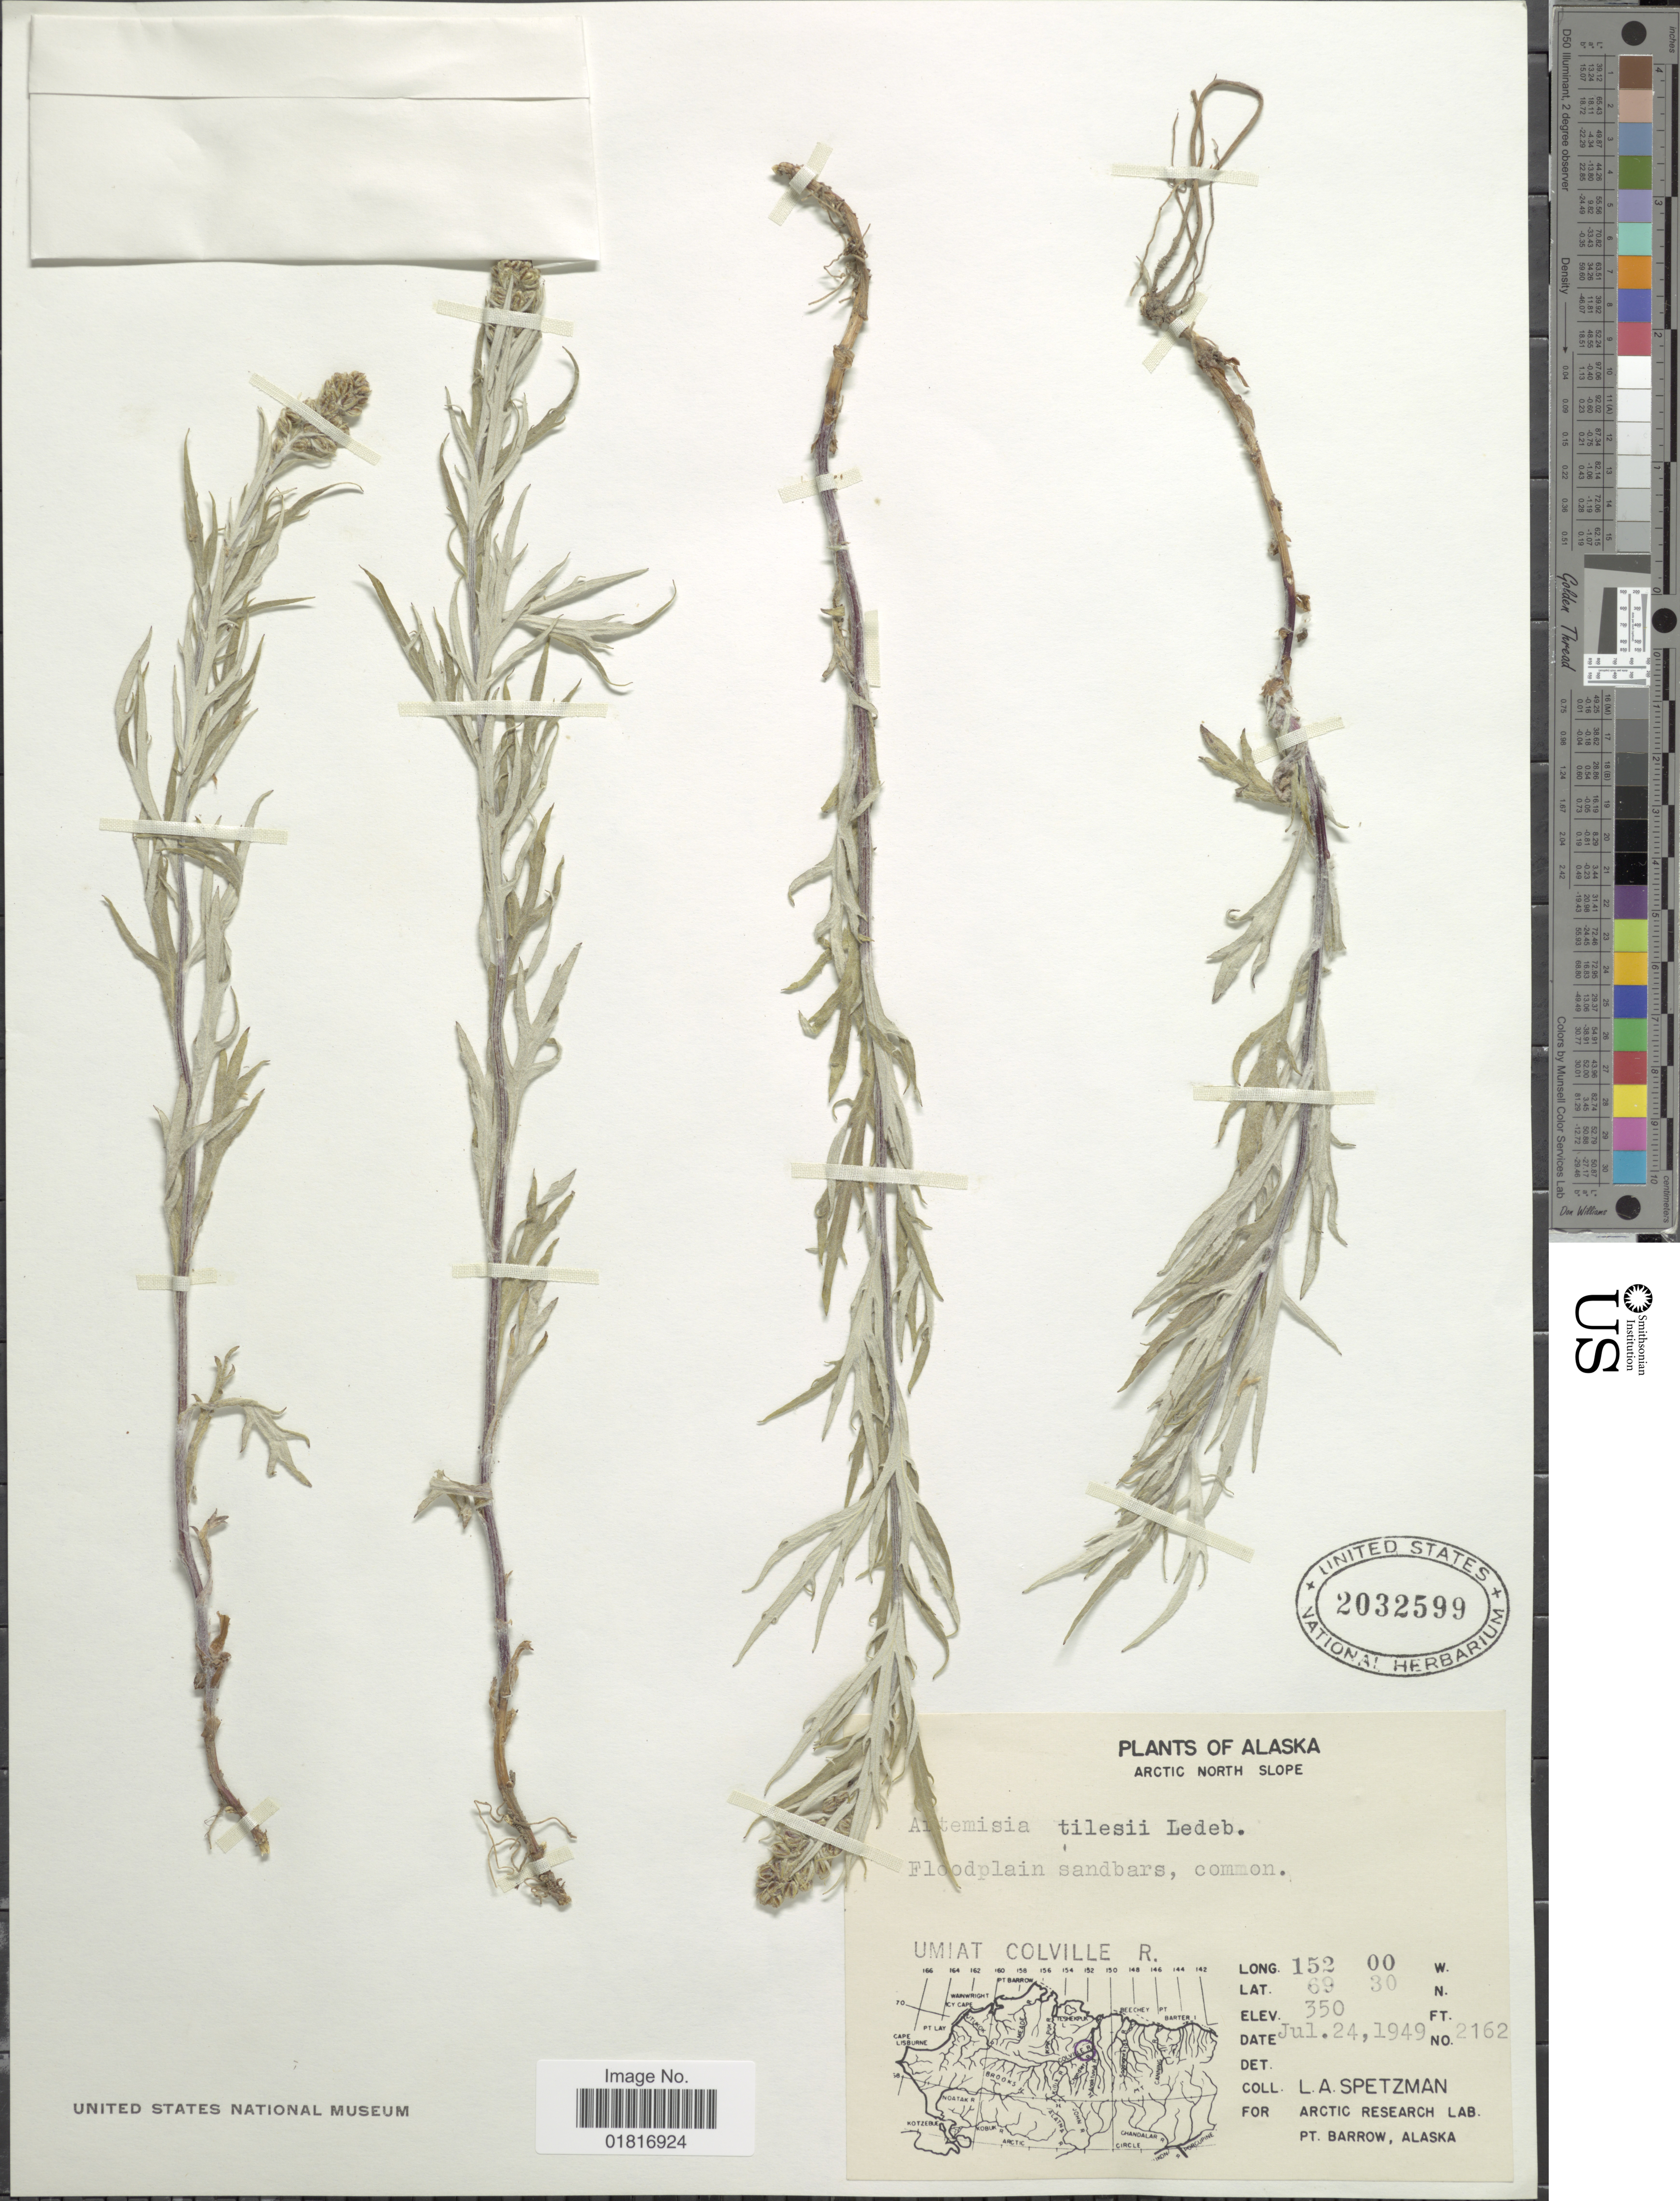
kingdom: Plantae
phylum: Tracheophyta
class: Magnoliopsida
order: Asterales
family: Asteraceae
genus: Artemisia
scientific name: Artemisia tilesii var. elatior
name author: Torr. & A. Gray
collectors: L. Spetzman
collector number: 2162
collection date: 1949-07-24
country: United States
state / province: Alaska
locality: Arctic North Slope, Floodplain sandbars, common, Umiat Colville R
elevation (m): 107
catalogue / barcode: US 2032599